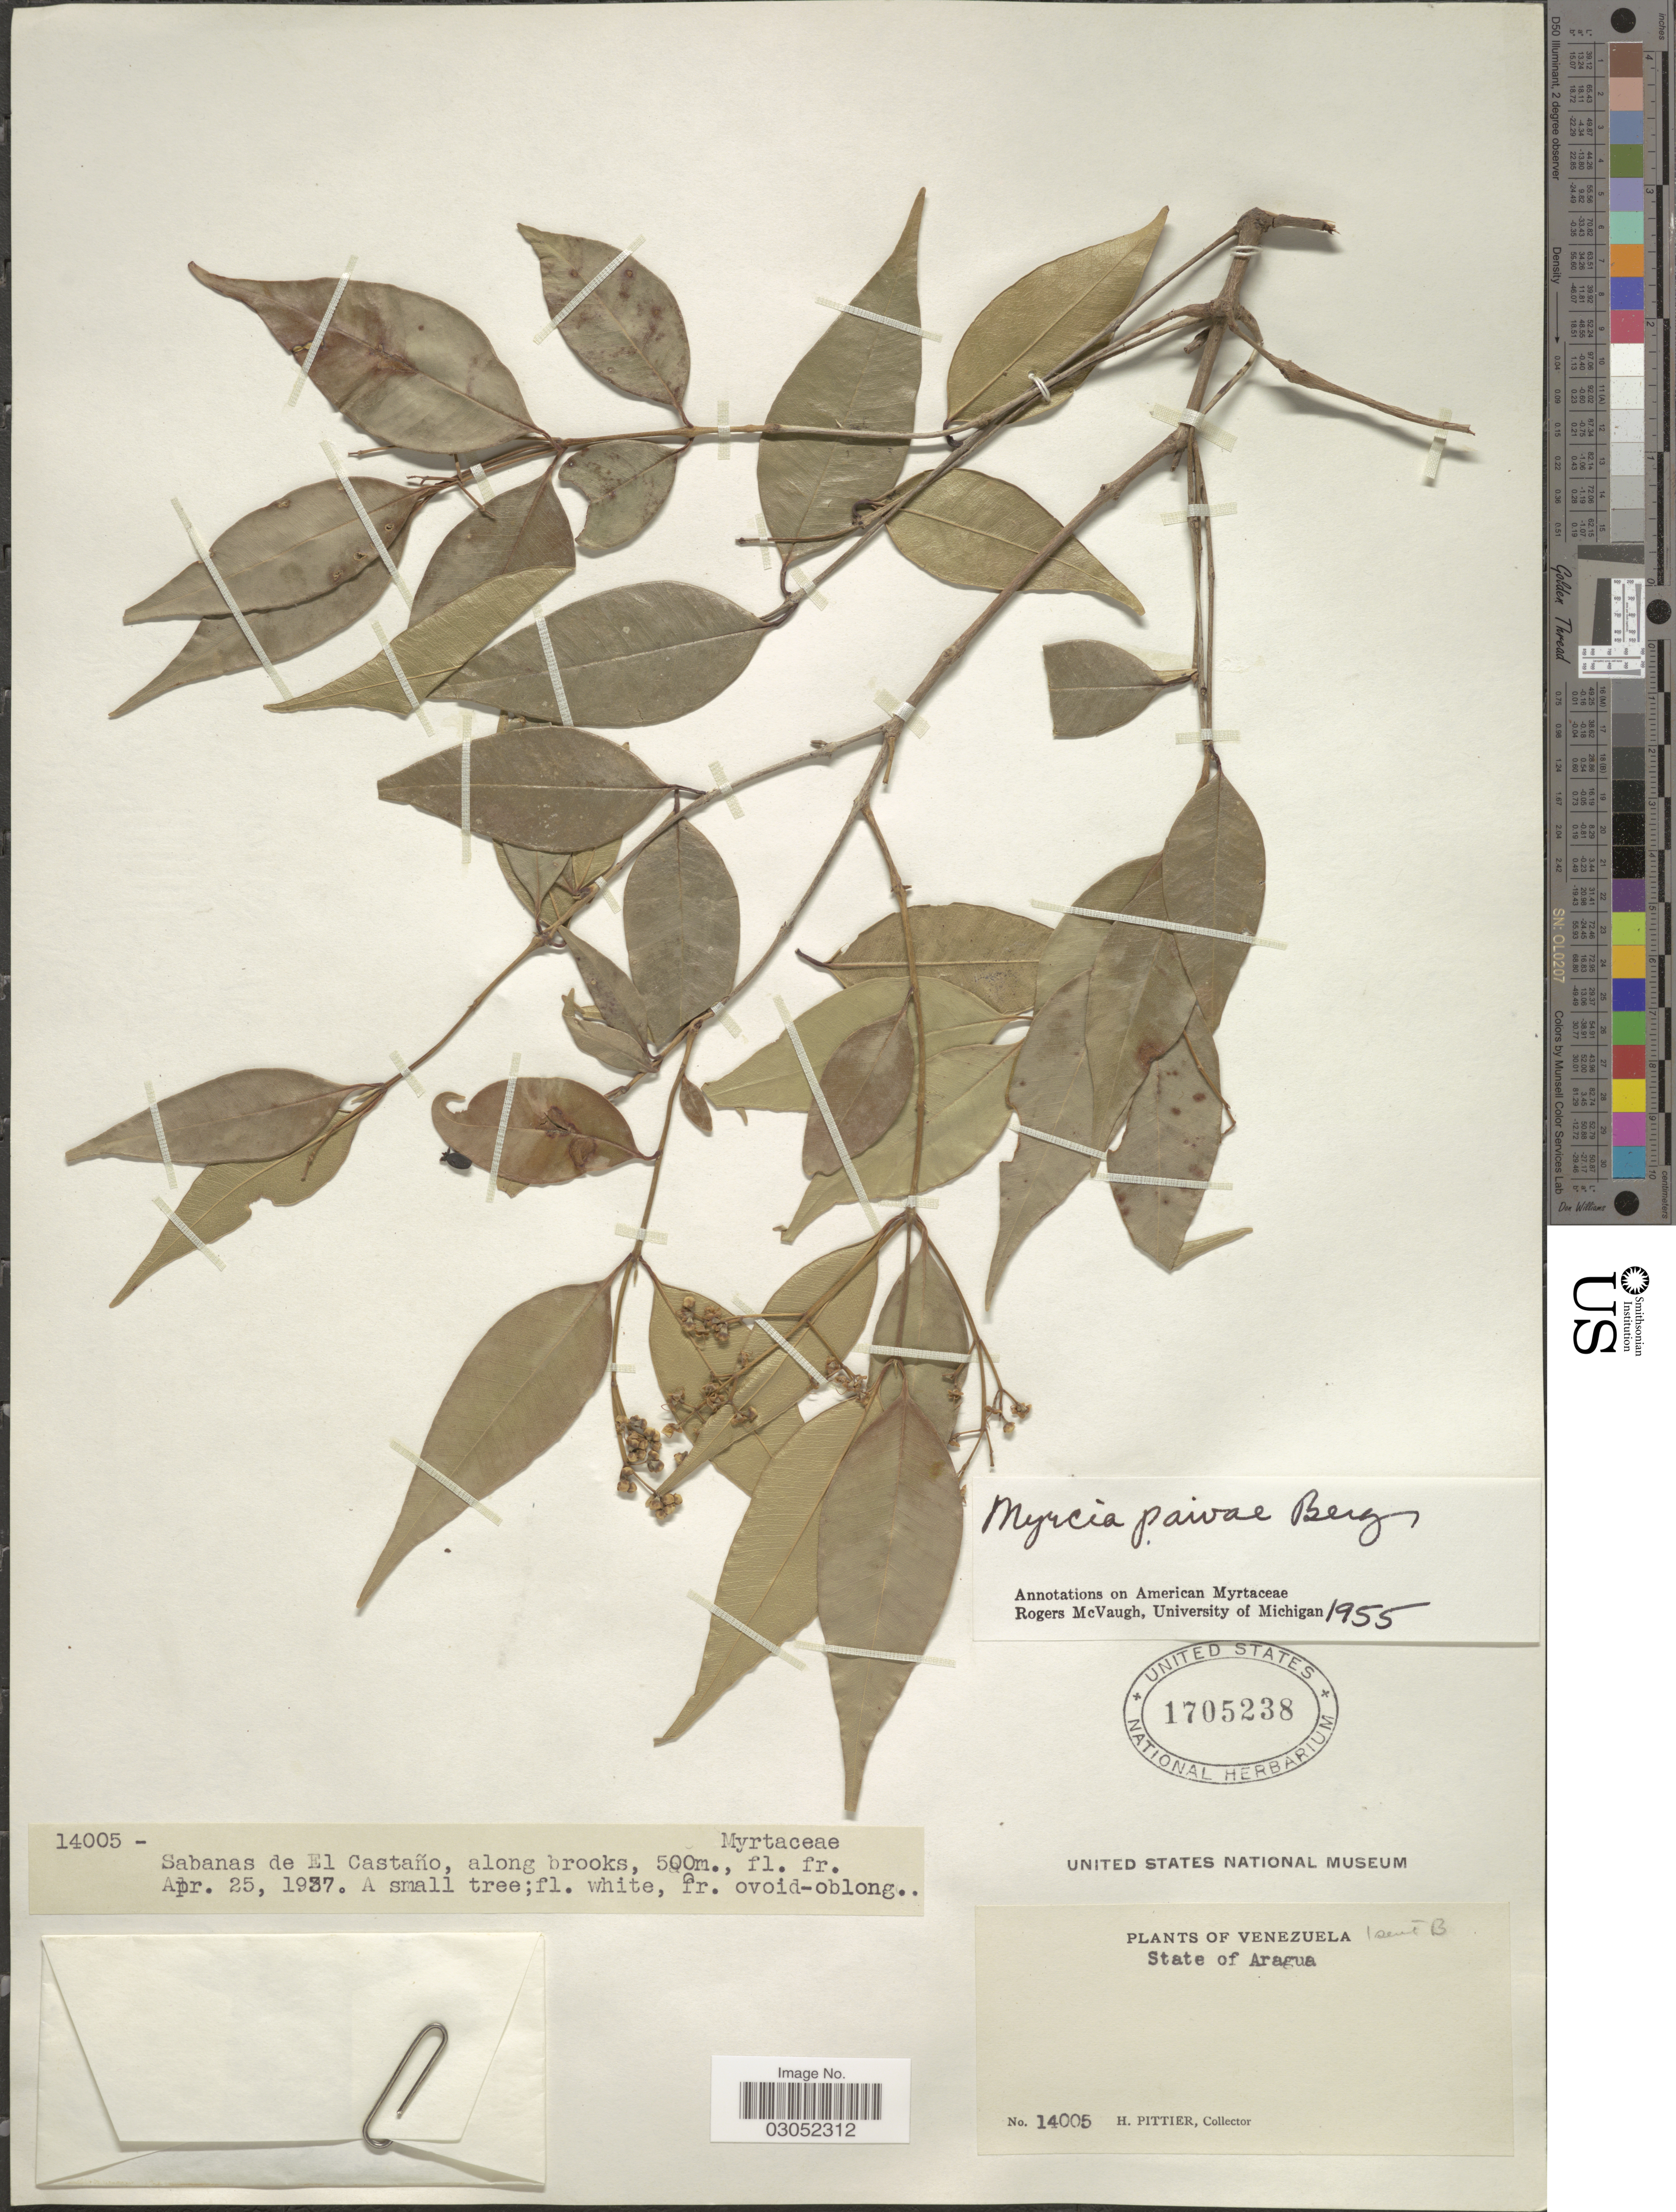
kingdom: Plantae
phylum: Tracheophyta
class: Magnoliopsida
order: Myrtales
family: Myrtaceae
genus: Myrcia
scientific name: Myrcia paivae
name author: O. Berg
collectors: H. F. Pittier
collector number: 14005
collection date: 1937-04-25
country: Venezuela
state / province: Aragua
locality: Sabanas de El Castaño, along brooks.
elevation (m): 500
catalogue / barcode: US 1705238